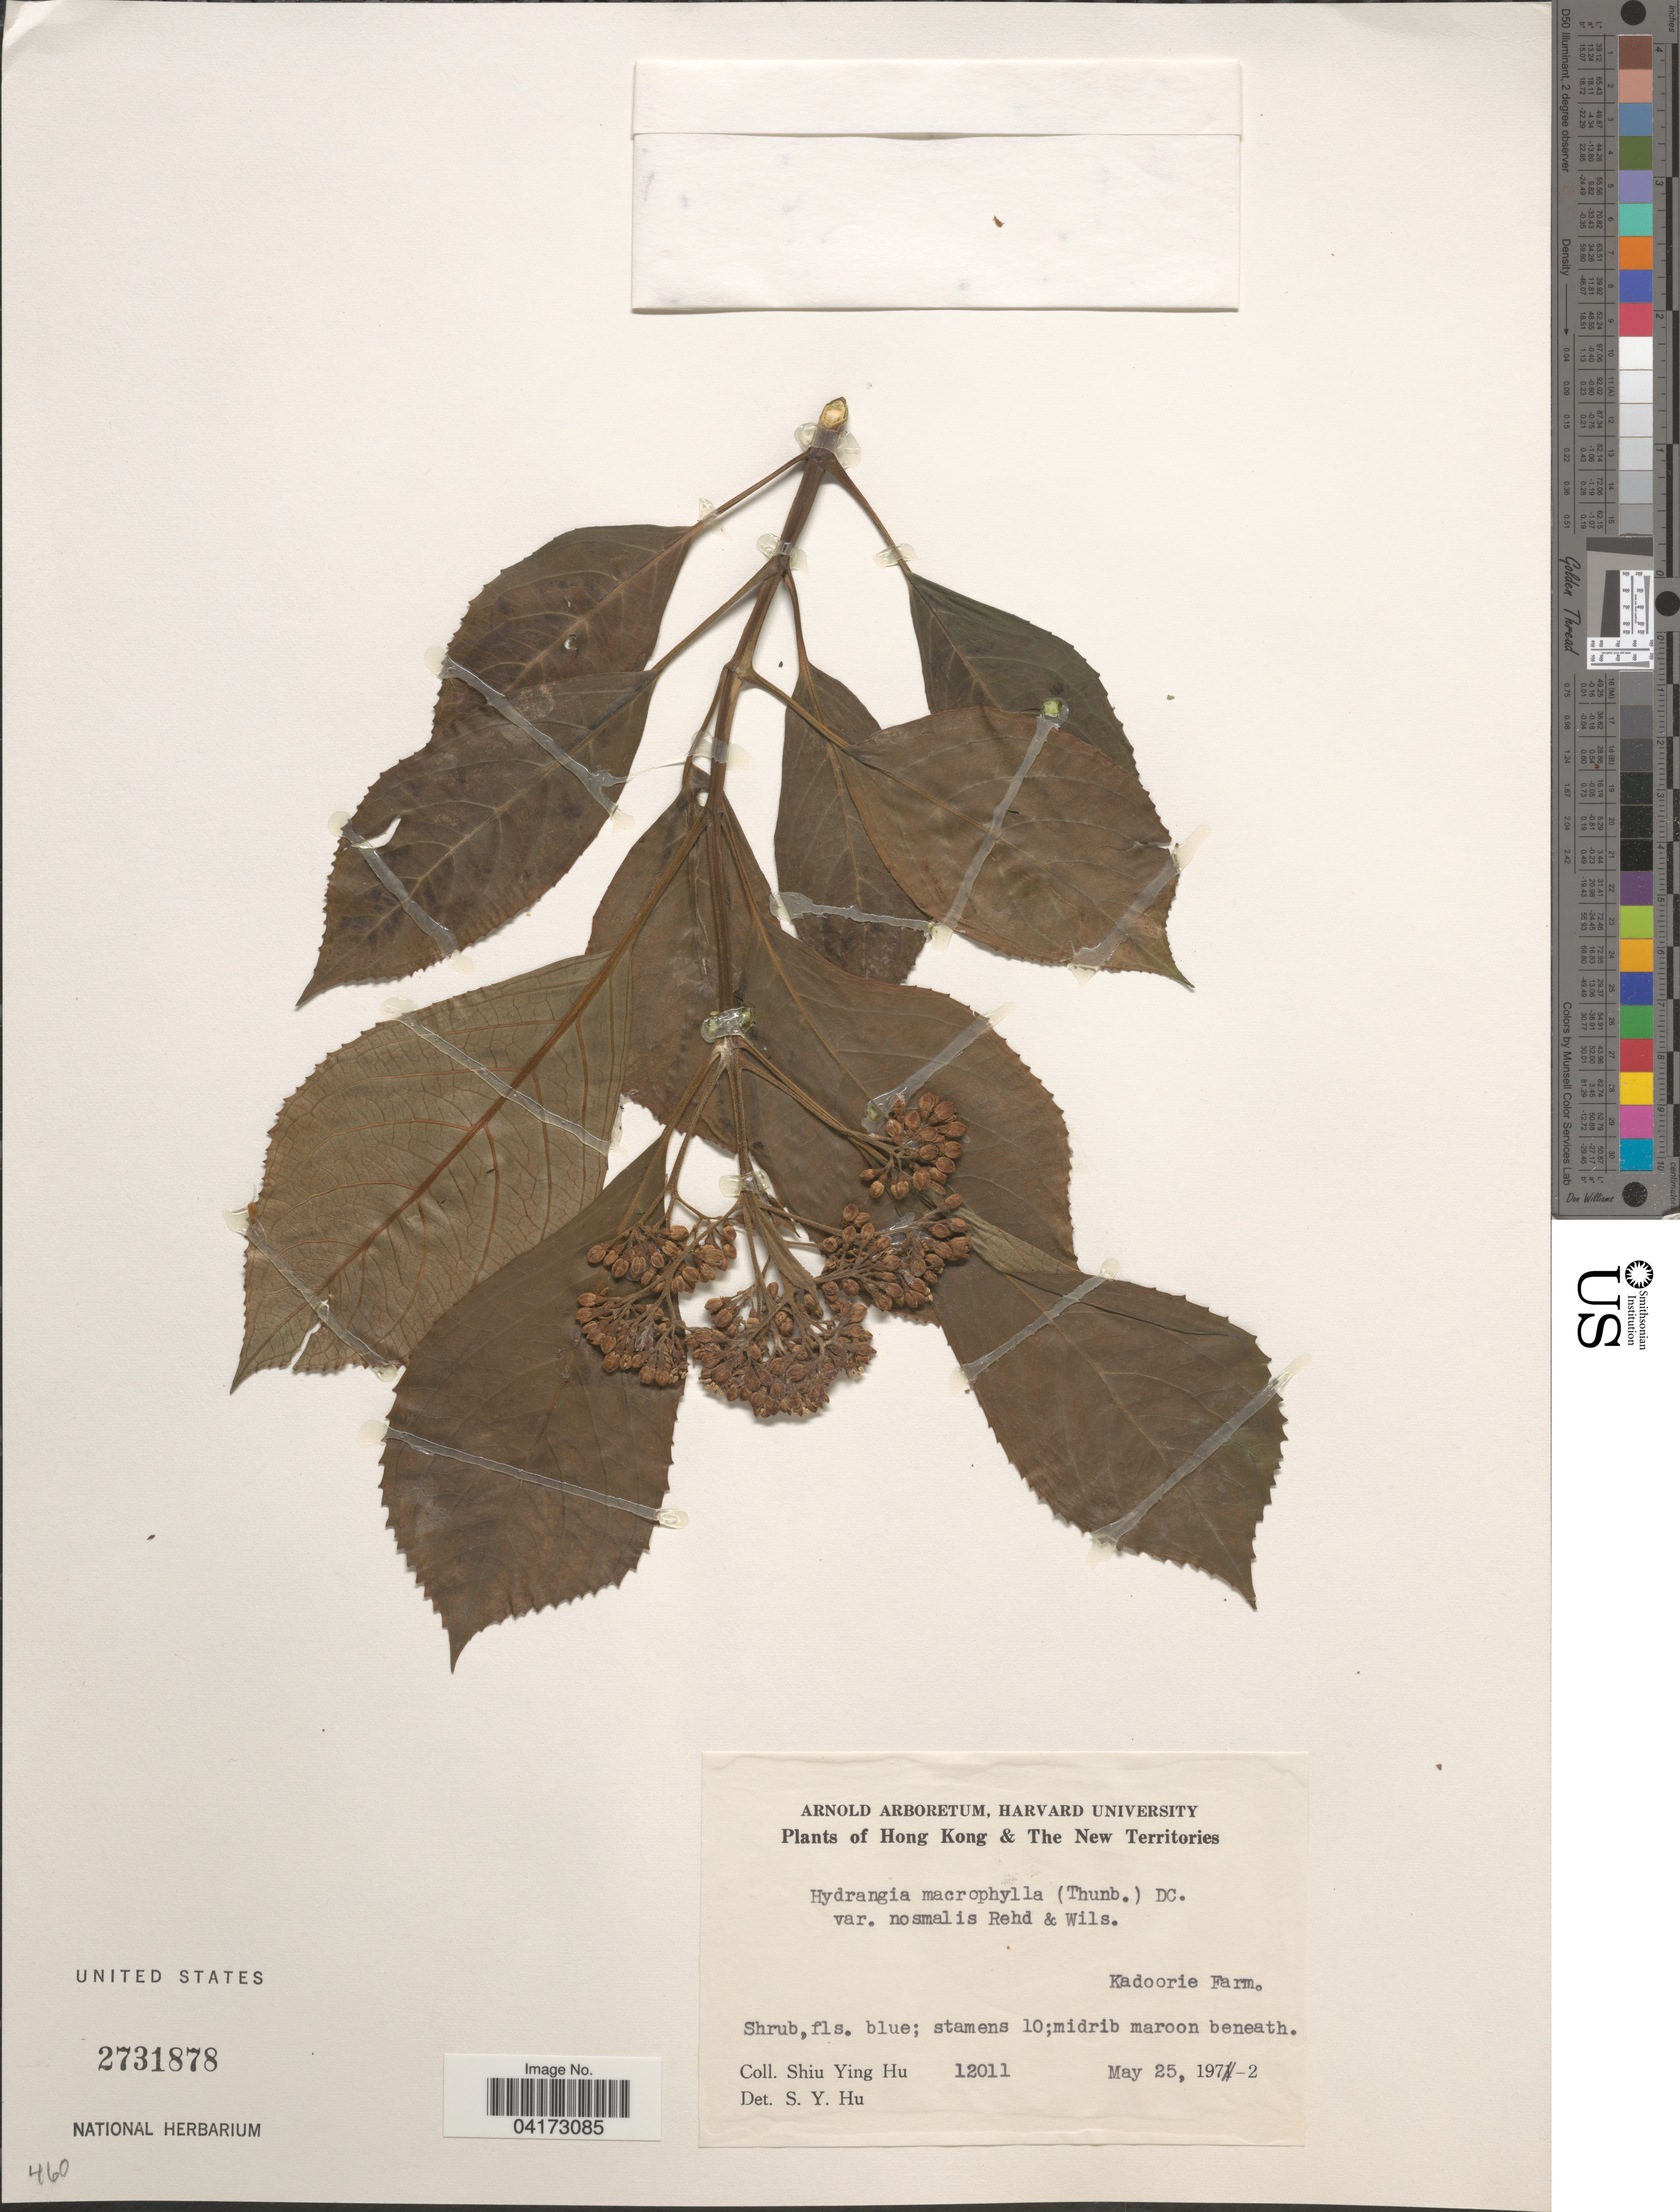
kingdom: Plantae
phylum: Tracheophyta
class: Magnoliopsida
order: Cornales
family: Hydrangeaceae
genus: Hydrangea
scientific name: Hydrangea macrophylla var. normalis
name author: E.H. Wilson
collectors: S. Y. Hu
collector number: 12011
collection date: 1972-05-25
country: China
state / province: Hong Kong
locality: The New Territories. Kadoorie Farm.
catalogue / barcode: US 2731878